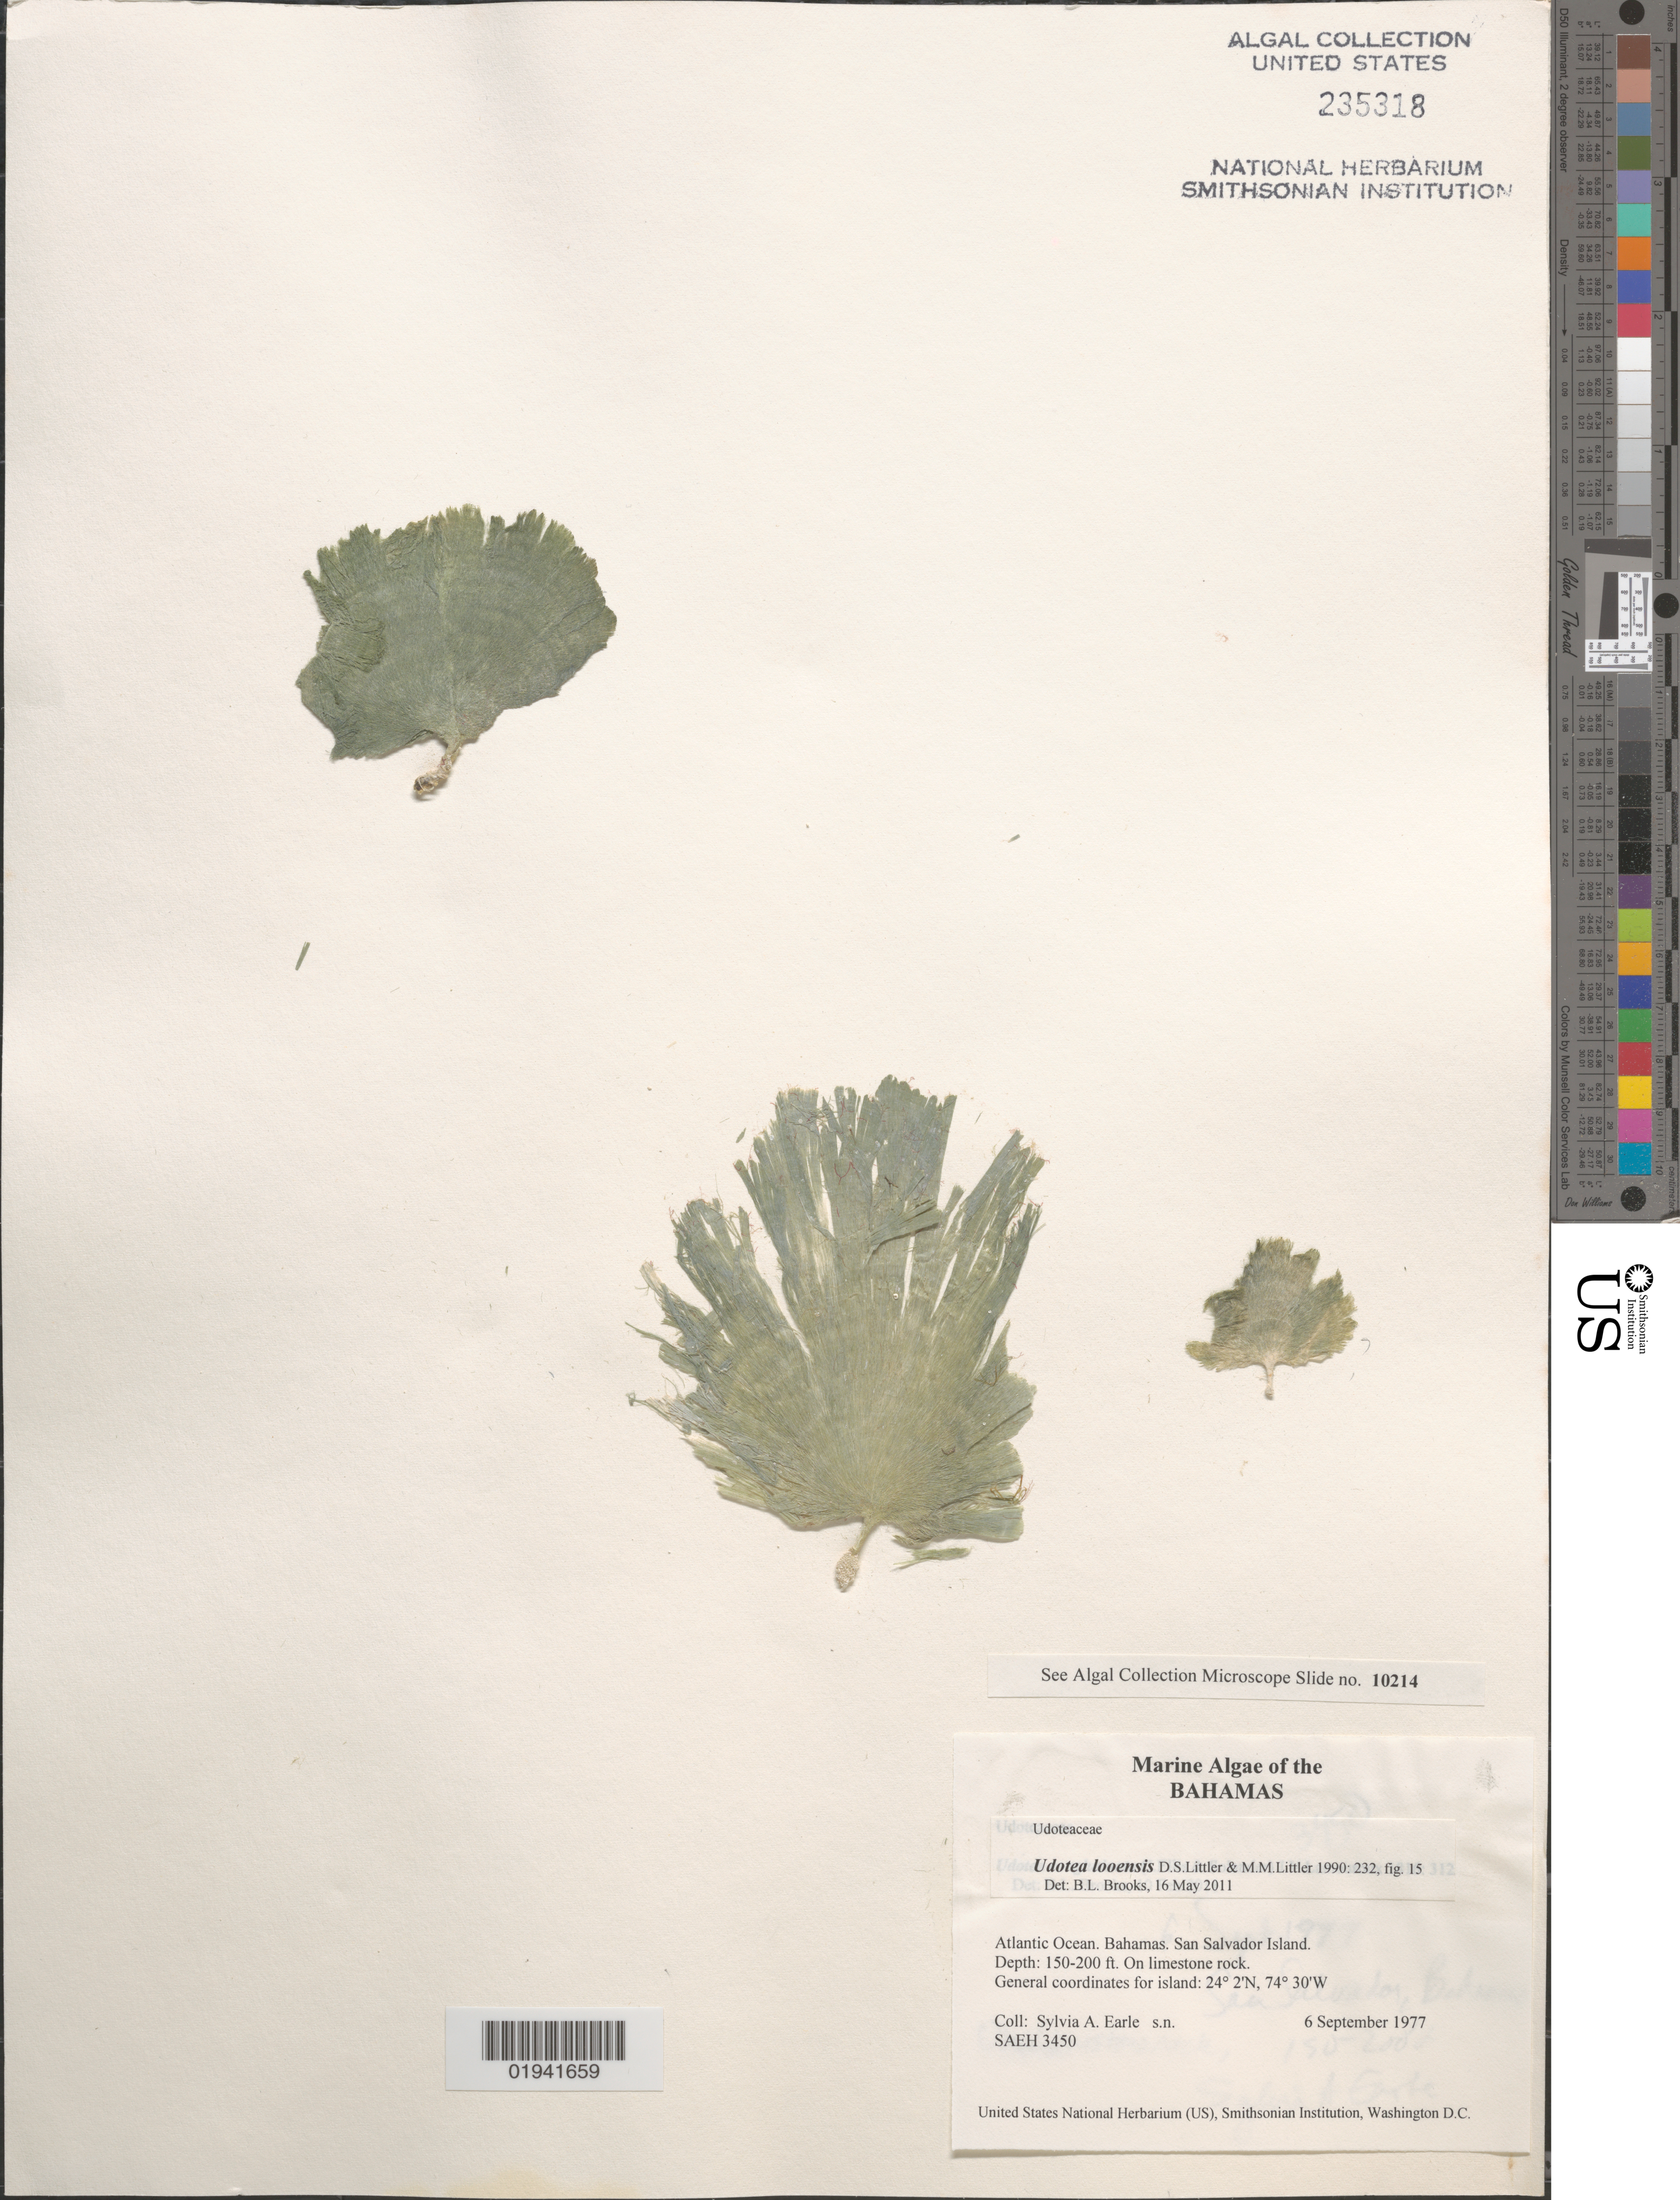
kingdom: Plantae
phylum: Chlorophyta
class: Ulvophyceae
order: Bryopsidales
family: Udoteaceae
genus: Udotea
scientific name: Udotea looensis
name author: D.S. Littler & Littler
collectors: S. A. Earle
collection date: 1977-09-06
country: Bahamas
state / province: San Salvador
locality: Atlantic Ocean. San Salvador Island.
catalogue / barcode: US 235318